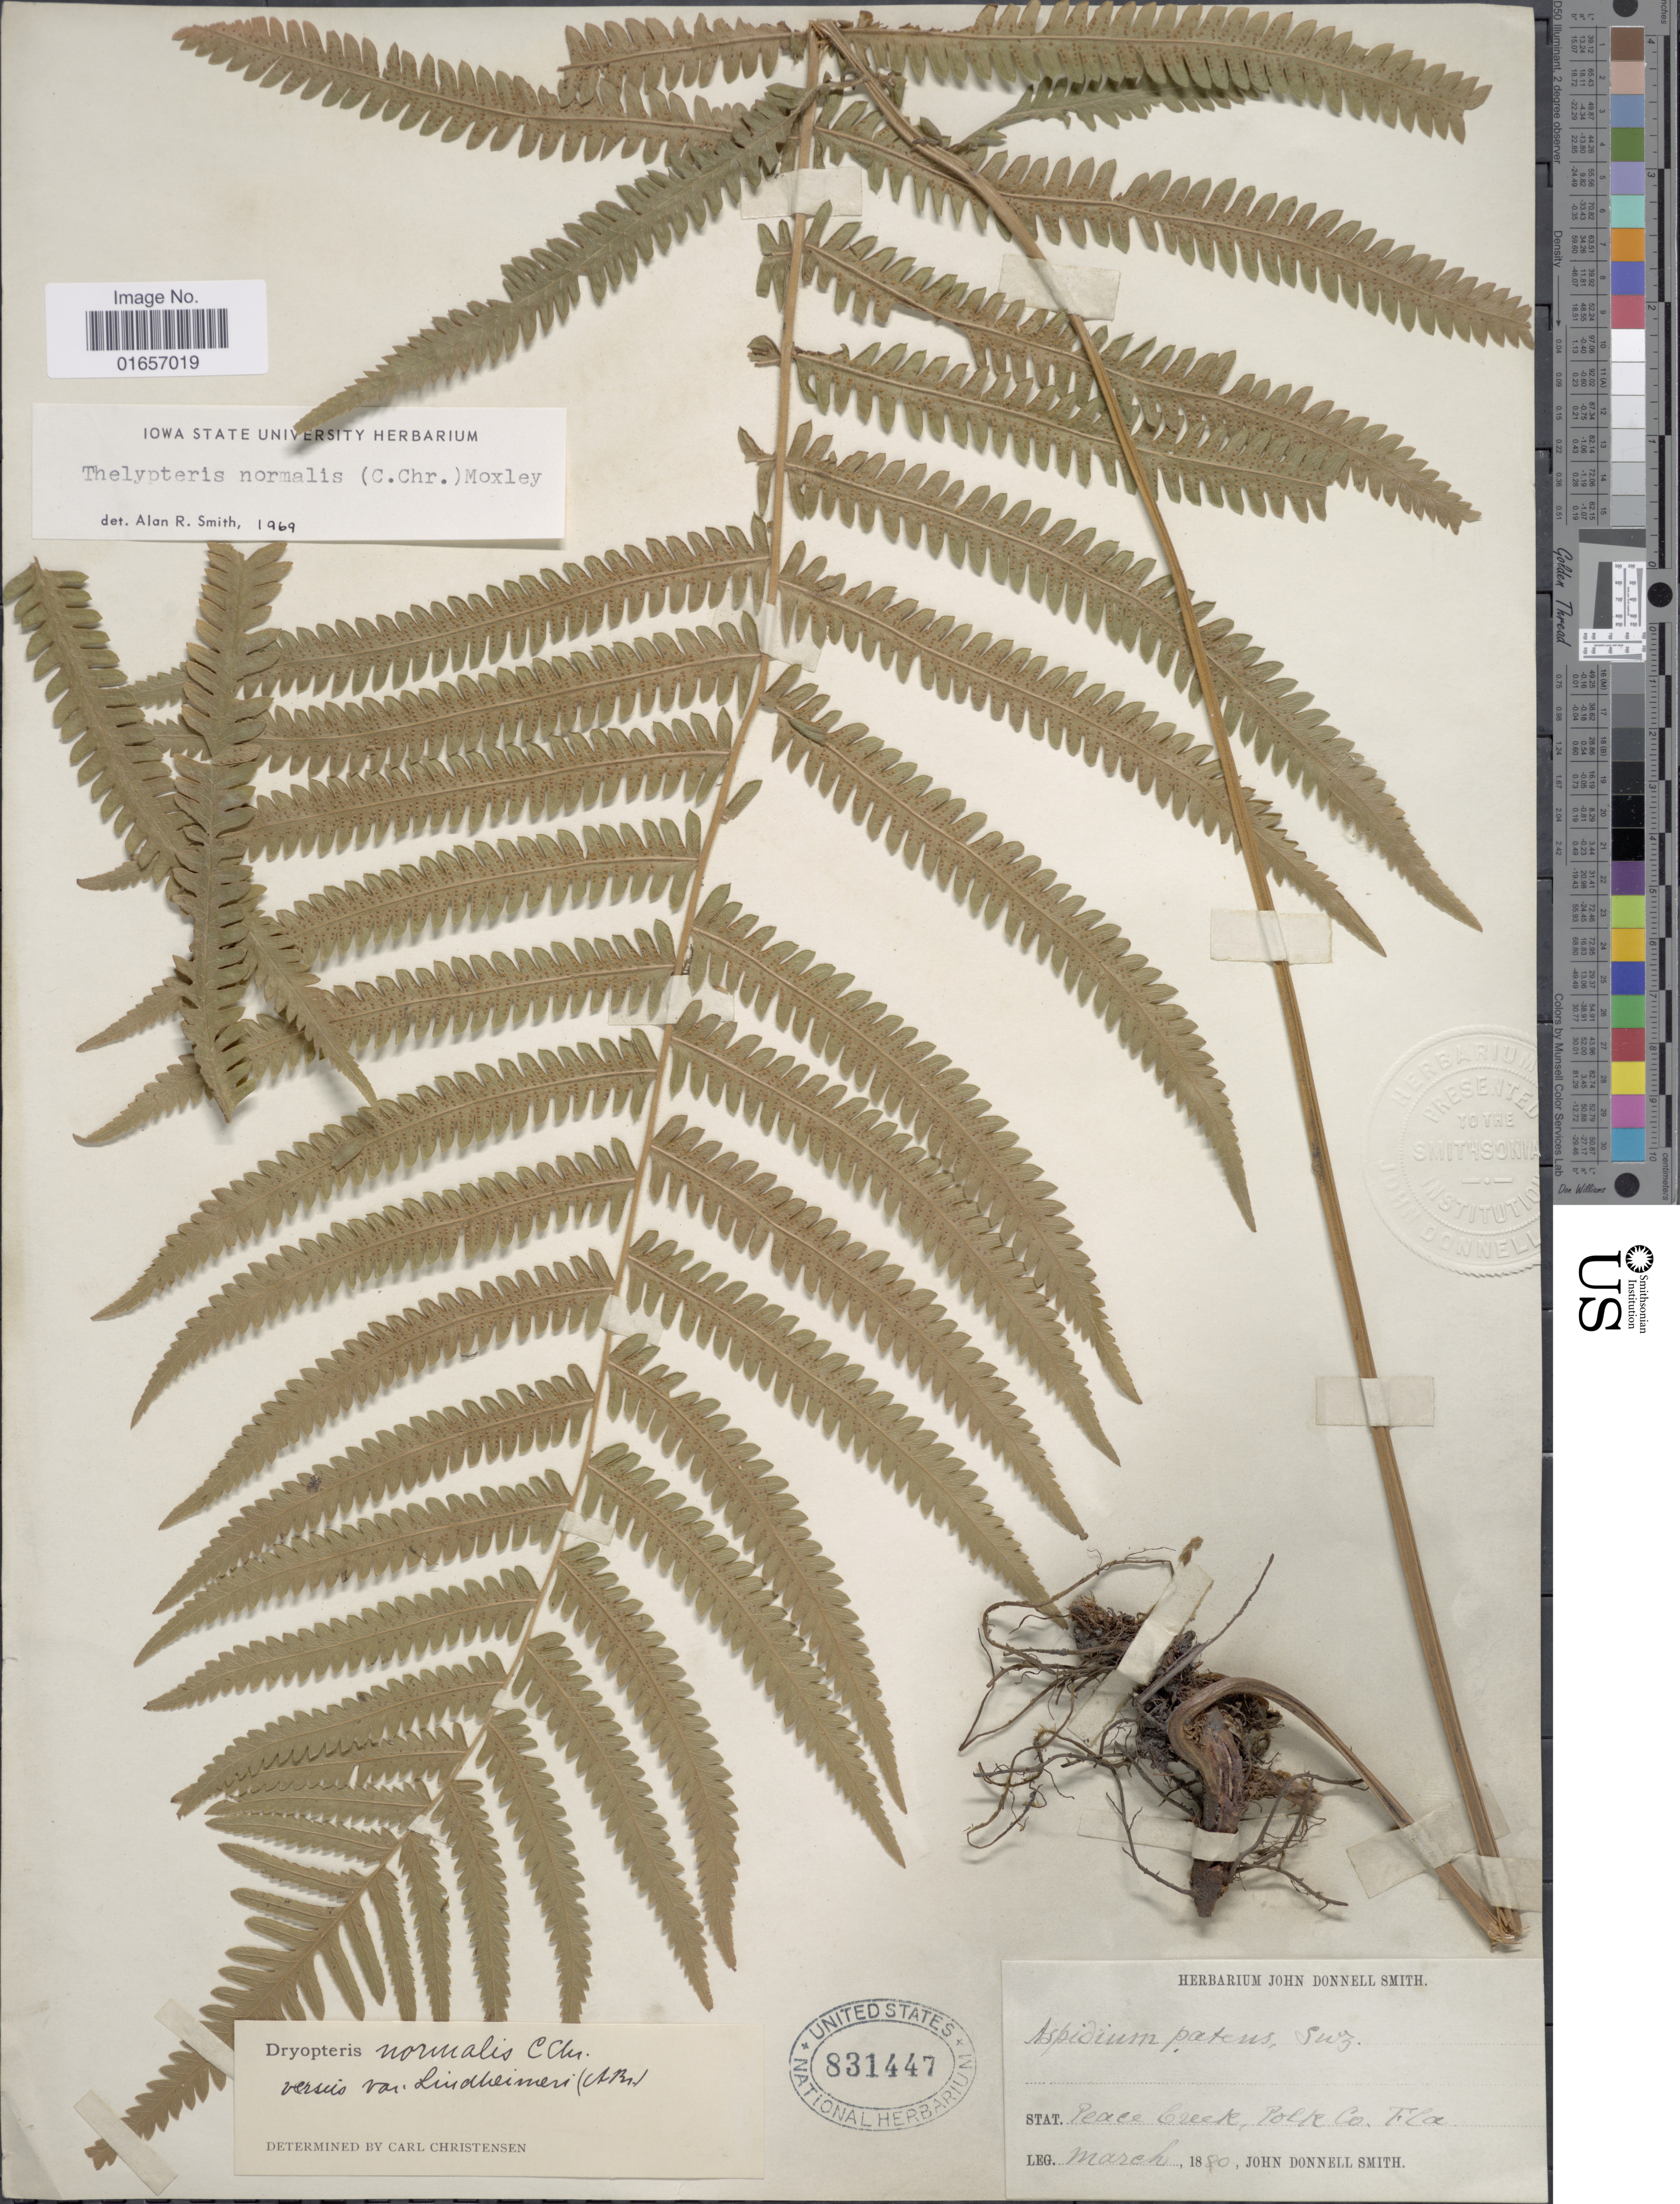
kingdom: Plantae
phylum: Tracheophyta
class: Polypodiopsida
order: Polypodiales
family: Thelypteridaceae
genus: Christella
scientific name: Christella kunthii comb. ined.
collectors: J. Donnell Smith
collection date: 1880-03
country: United States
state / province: Florida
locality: Peace Creek, Polk Co.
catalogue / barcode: US 831447